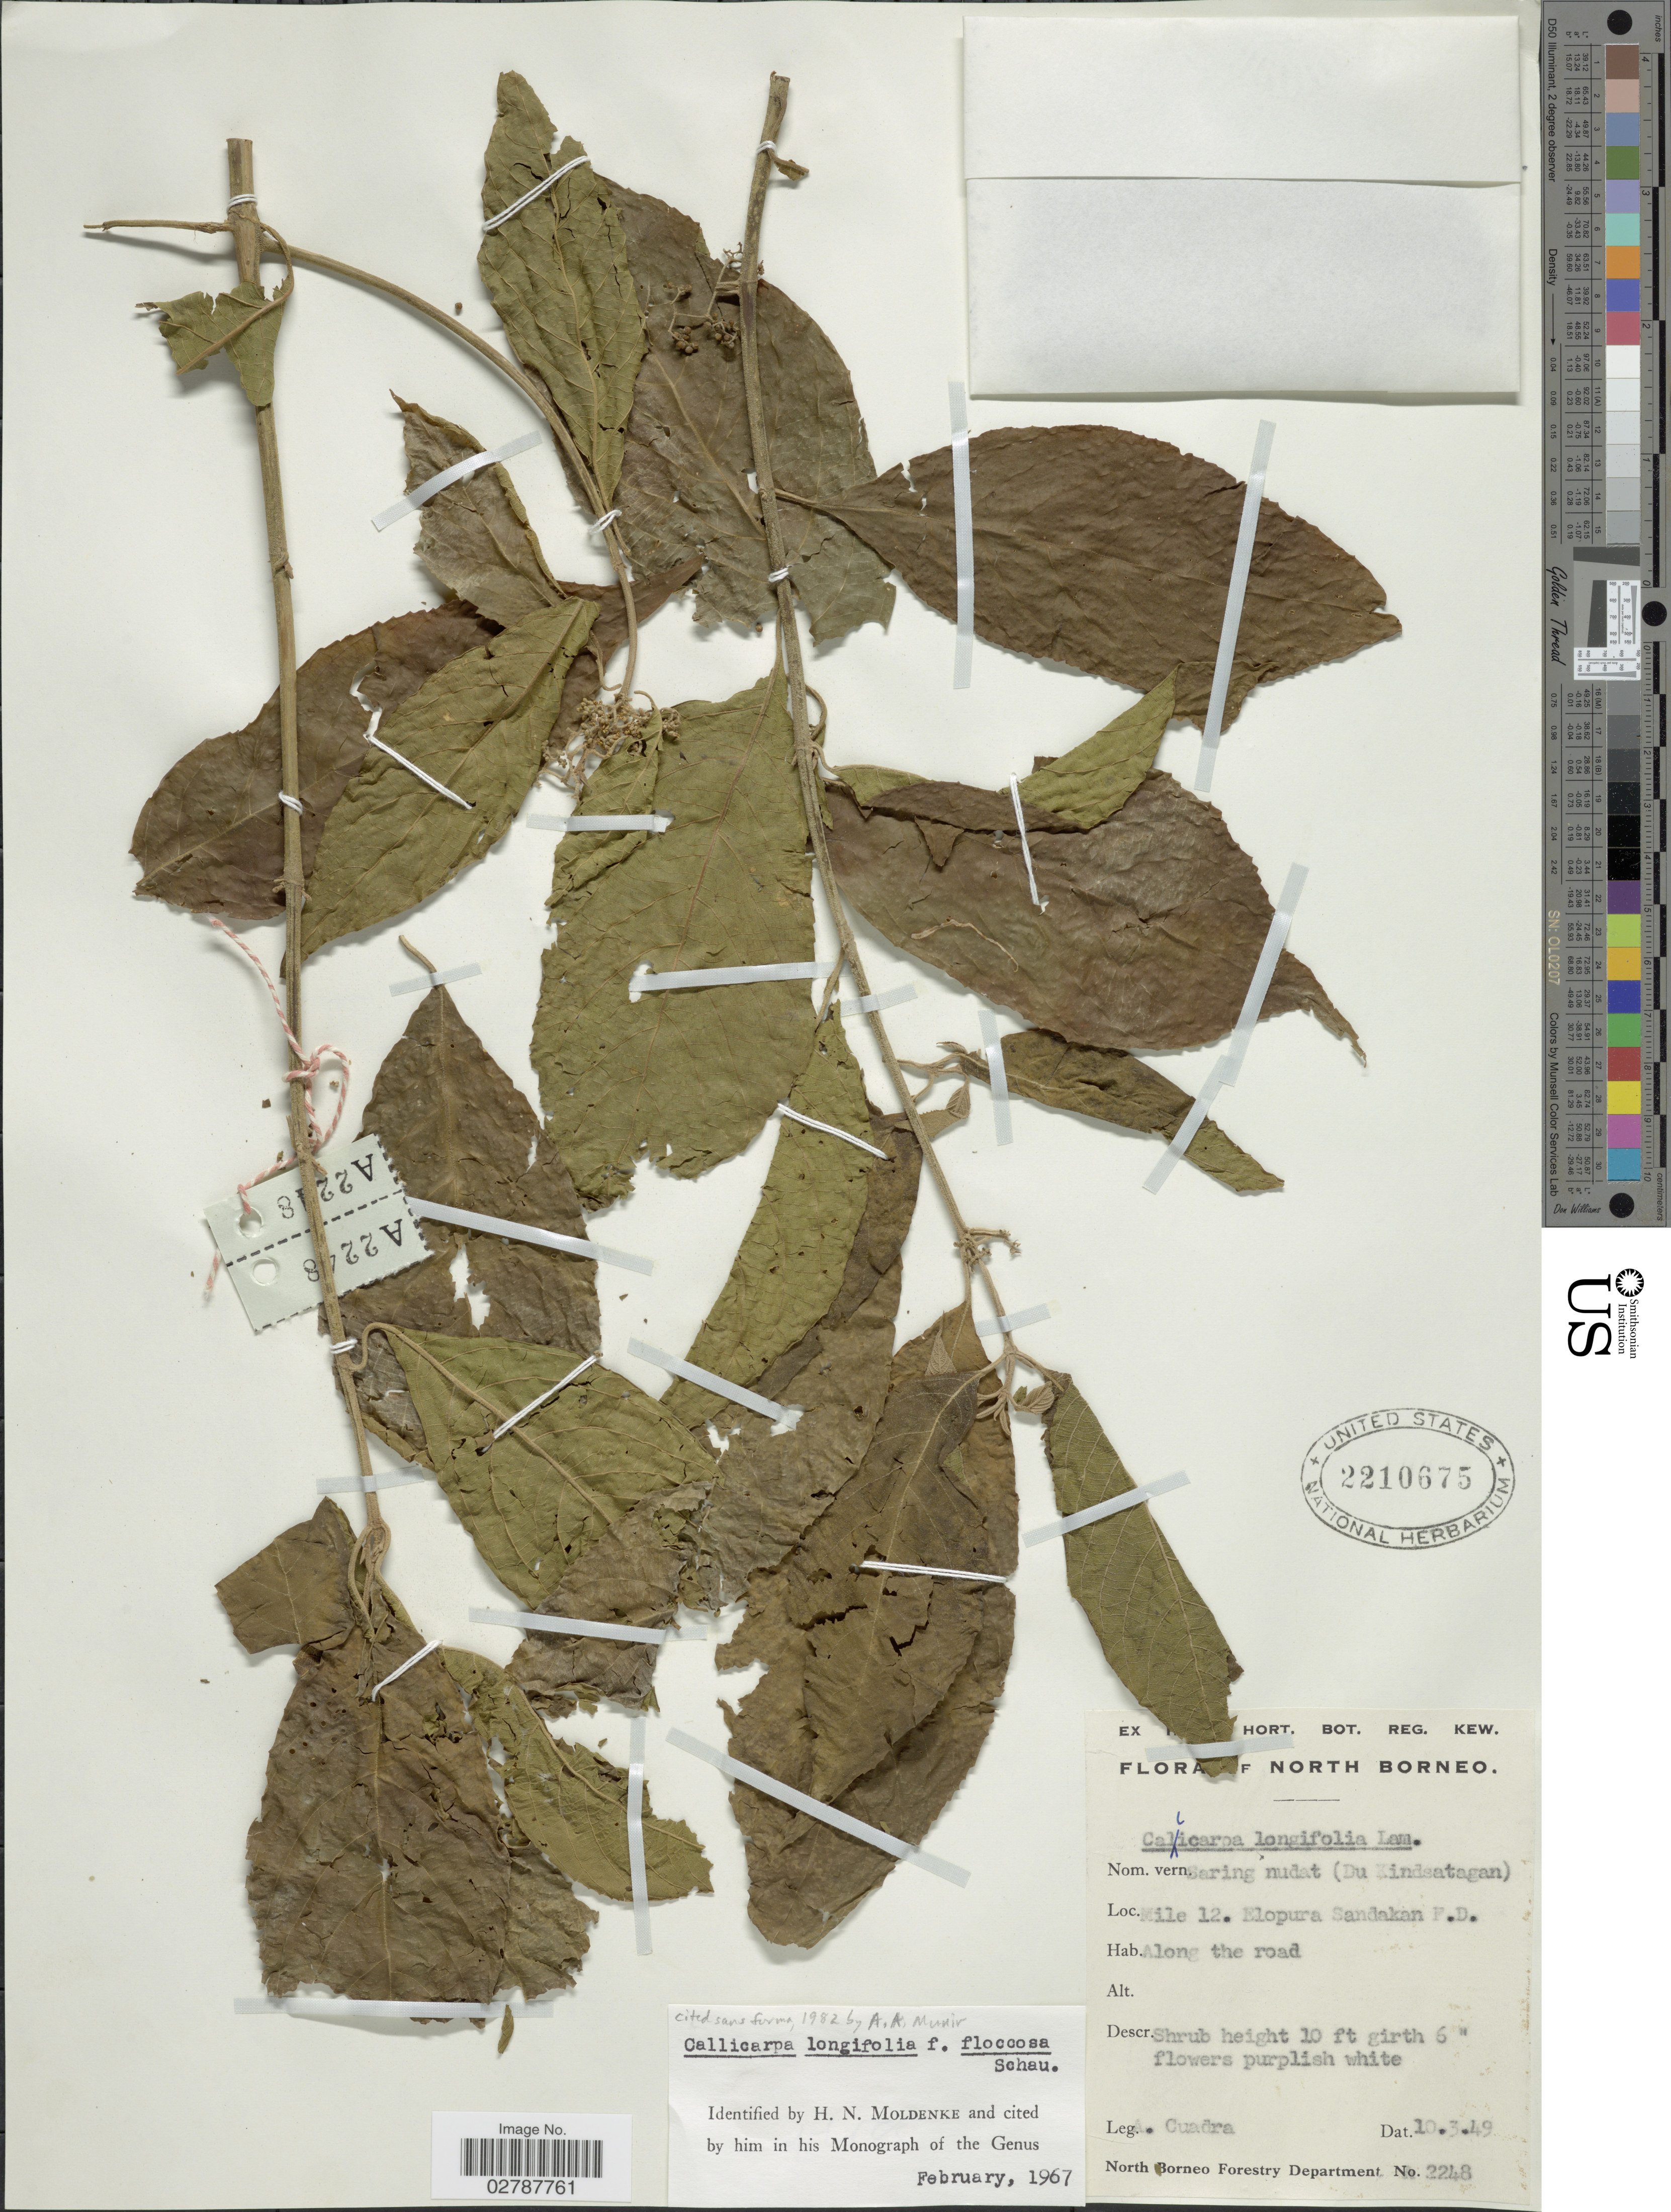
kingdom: Plantae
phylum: Tracheophyta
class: Magnoliopsida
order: Lamiales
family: Lamiaceae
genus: Callicarpa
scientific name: Callicarpa longifolia f. floccosa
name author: Schauer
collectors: A. Cuadra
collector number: A2248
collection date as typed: Transcribed d/m/y: 10/3/49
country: Malaysia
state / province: Sabah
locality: North Borneo. Mile 12. Elopura Sandakan F.D.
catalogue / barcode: US 2210675